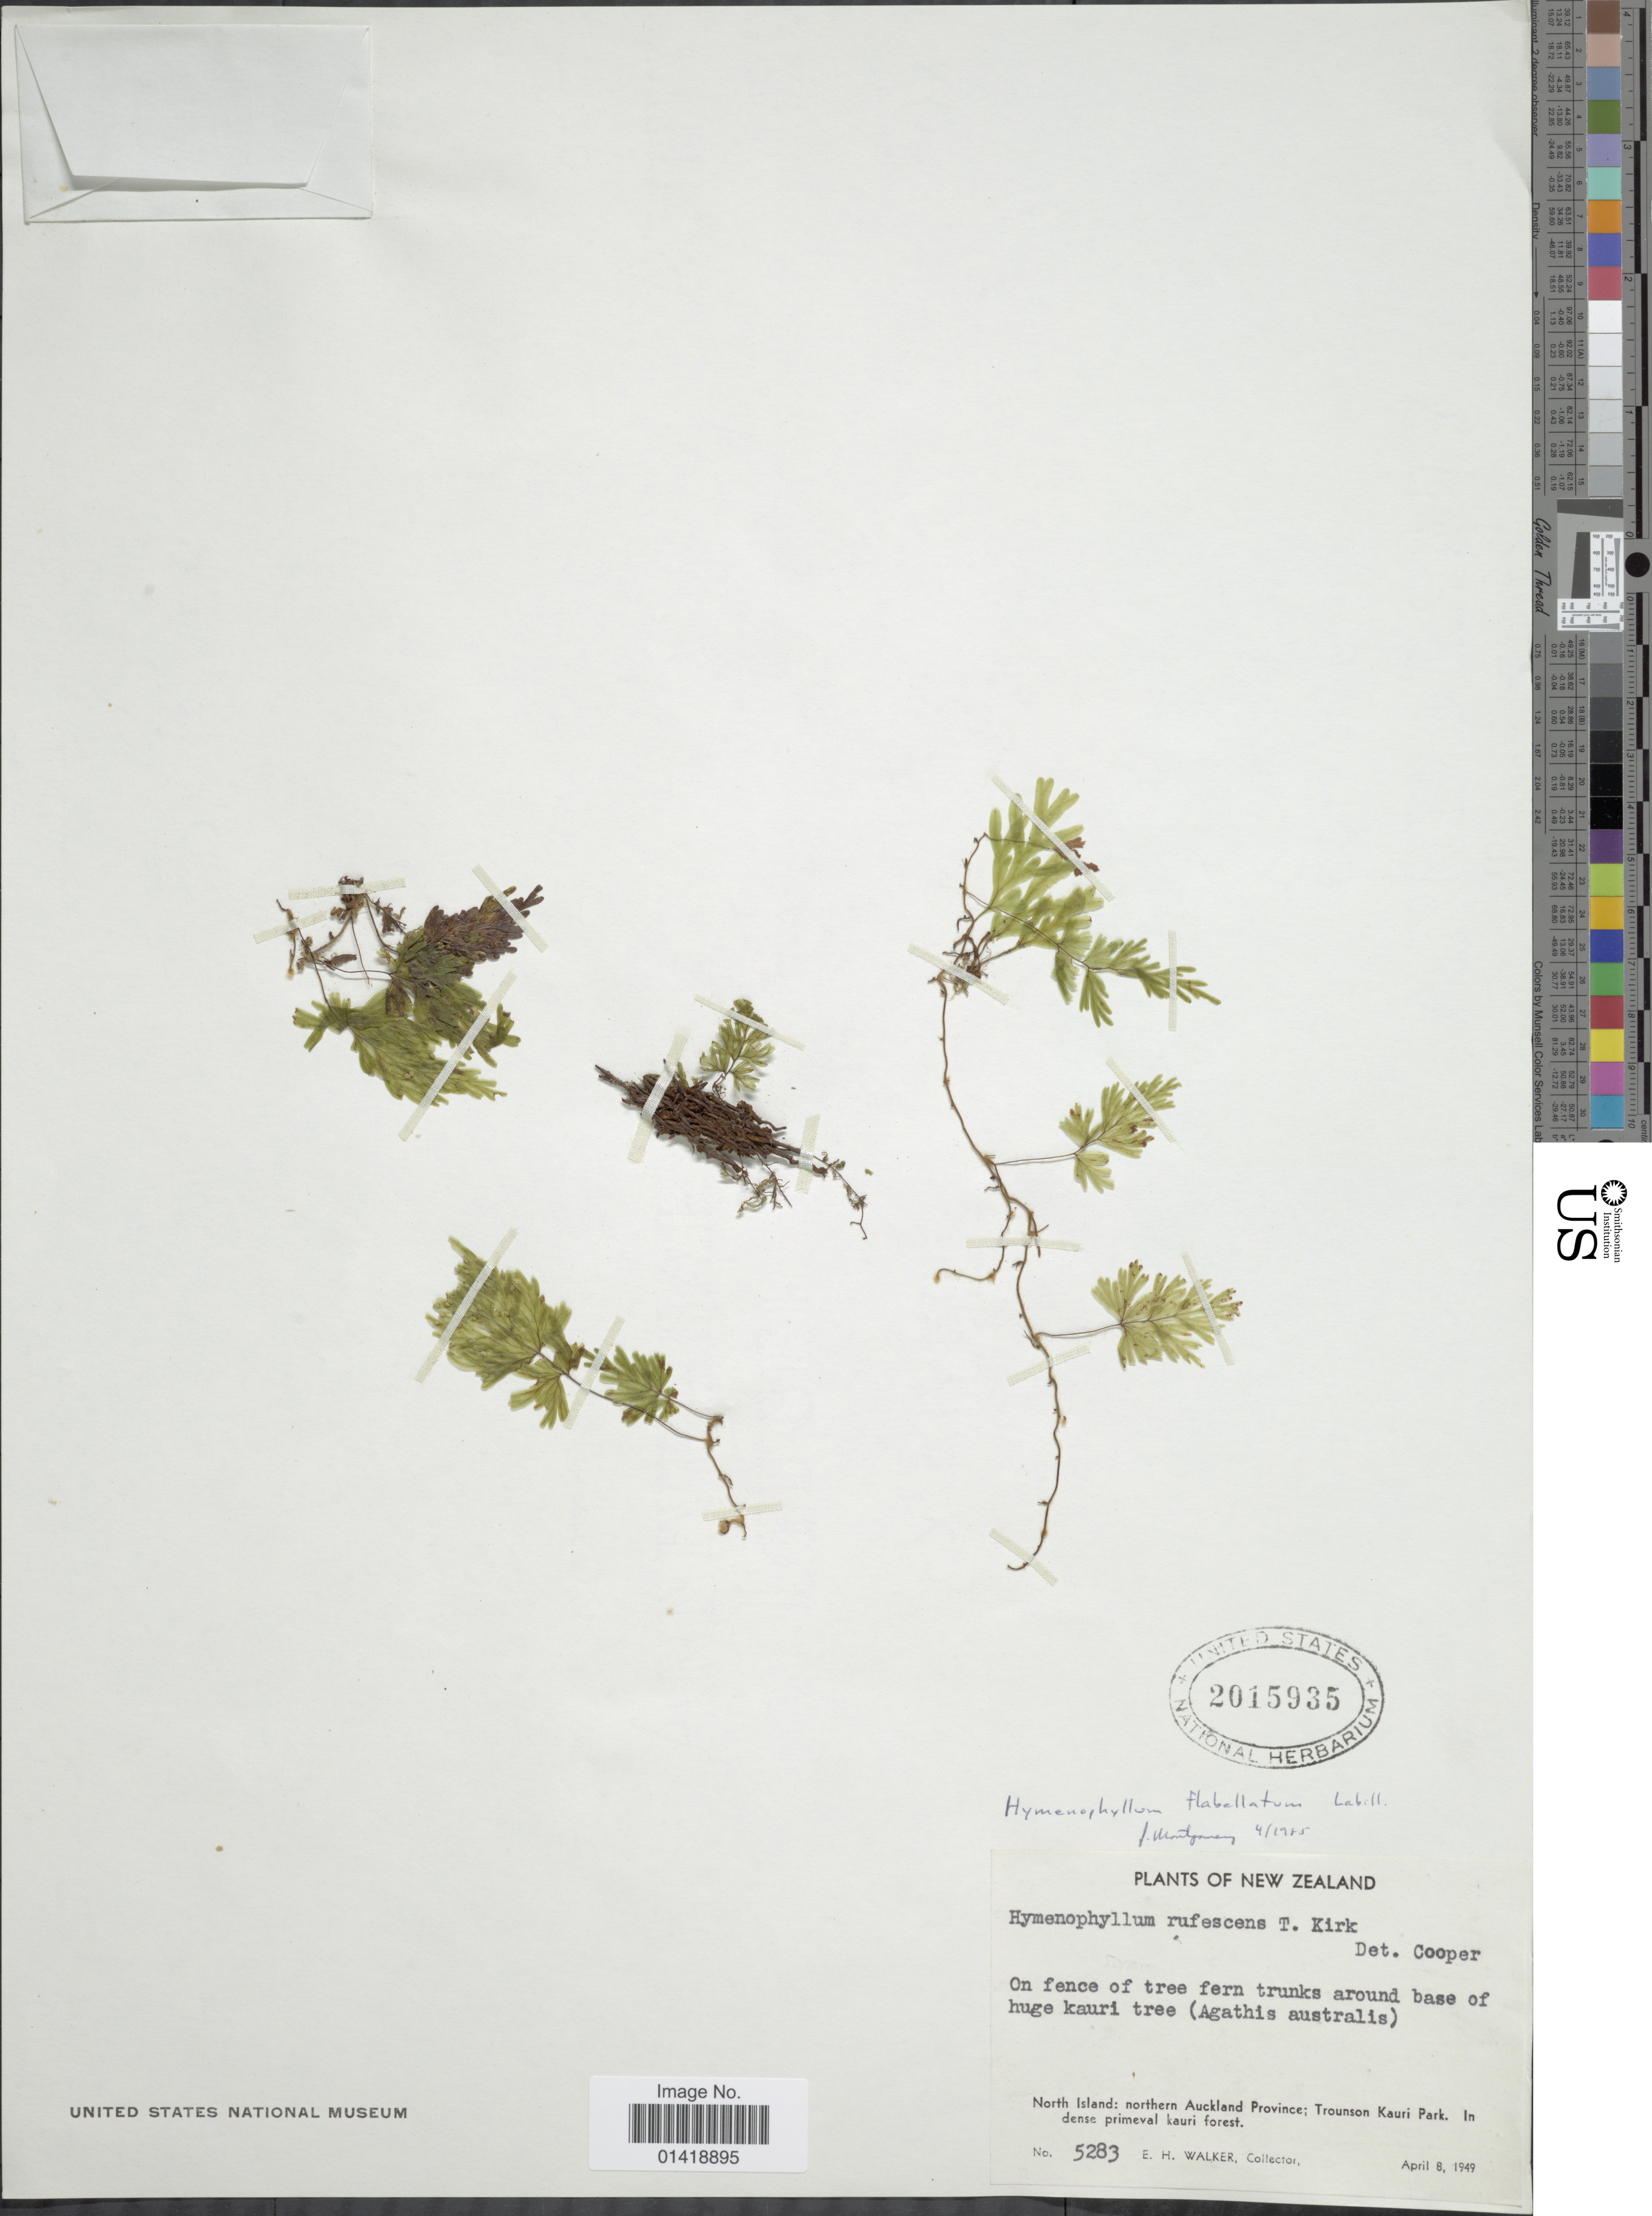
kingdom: Plantae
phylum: Tracheophyta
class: Polypodiopsida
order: Hymenophyllales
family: Hymenophyllaceae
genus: Hymenophyllum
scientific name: Hymenophyllum flabellatum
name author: Labill.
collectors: E. H. Walker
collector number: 5283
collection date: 1949-04-08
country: New Zealand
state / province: Auckland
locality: North Island: northern Auckland Province; Trounson Kauri Park. In dense primeval kauri forest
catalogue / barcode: US 2015935